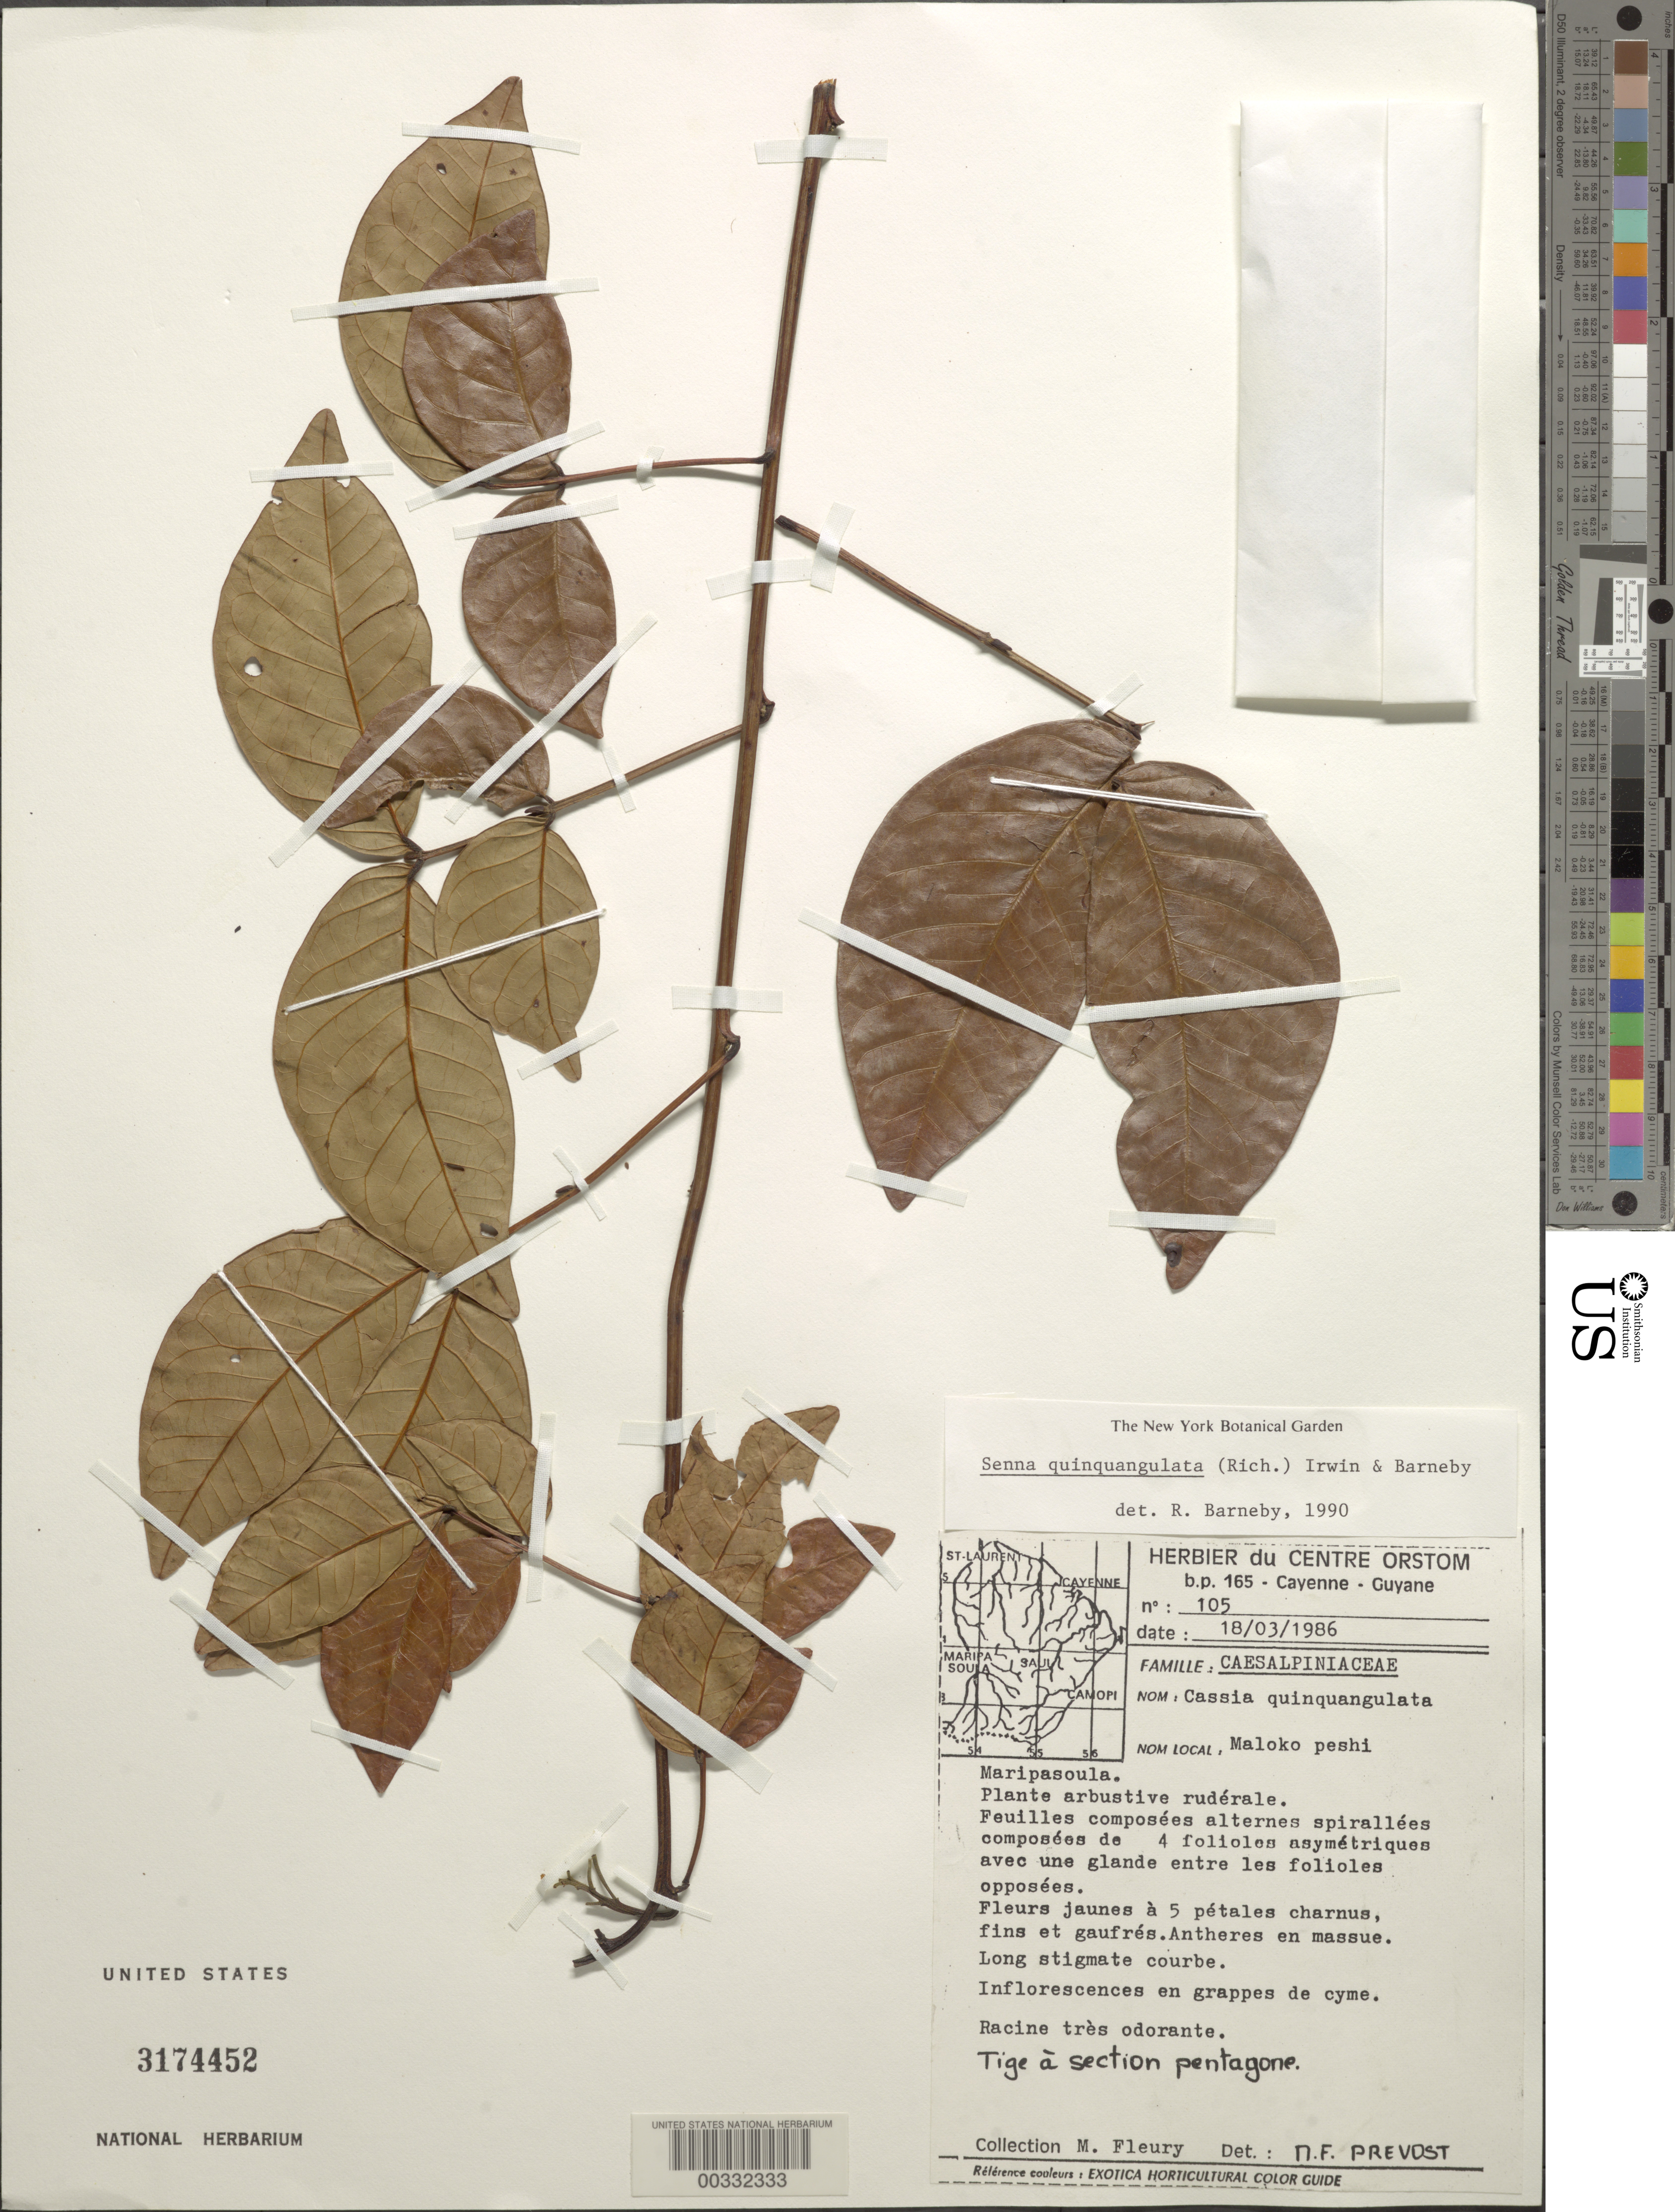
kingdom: Plantae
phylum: Tracheophyta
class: Magnoliopsida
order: Fabales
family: Fabaceae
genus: Senna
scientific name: Senna quinquangulata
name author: (Rich.) H.S. Irwin & Barneby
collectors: M. Fleury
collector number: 105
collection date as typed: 18 Mar 1986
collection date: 1986-03-18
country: French Guiana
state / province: Saint-laurent-du-maroni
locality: Maripasoula. [former arrondissement of inini.]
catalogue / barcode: US 3174452